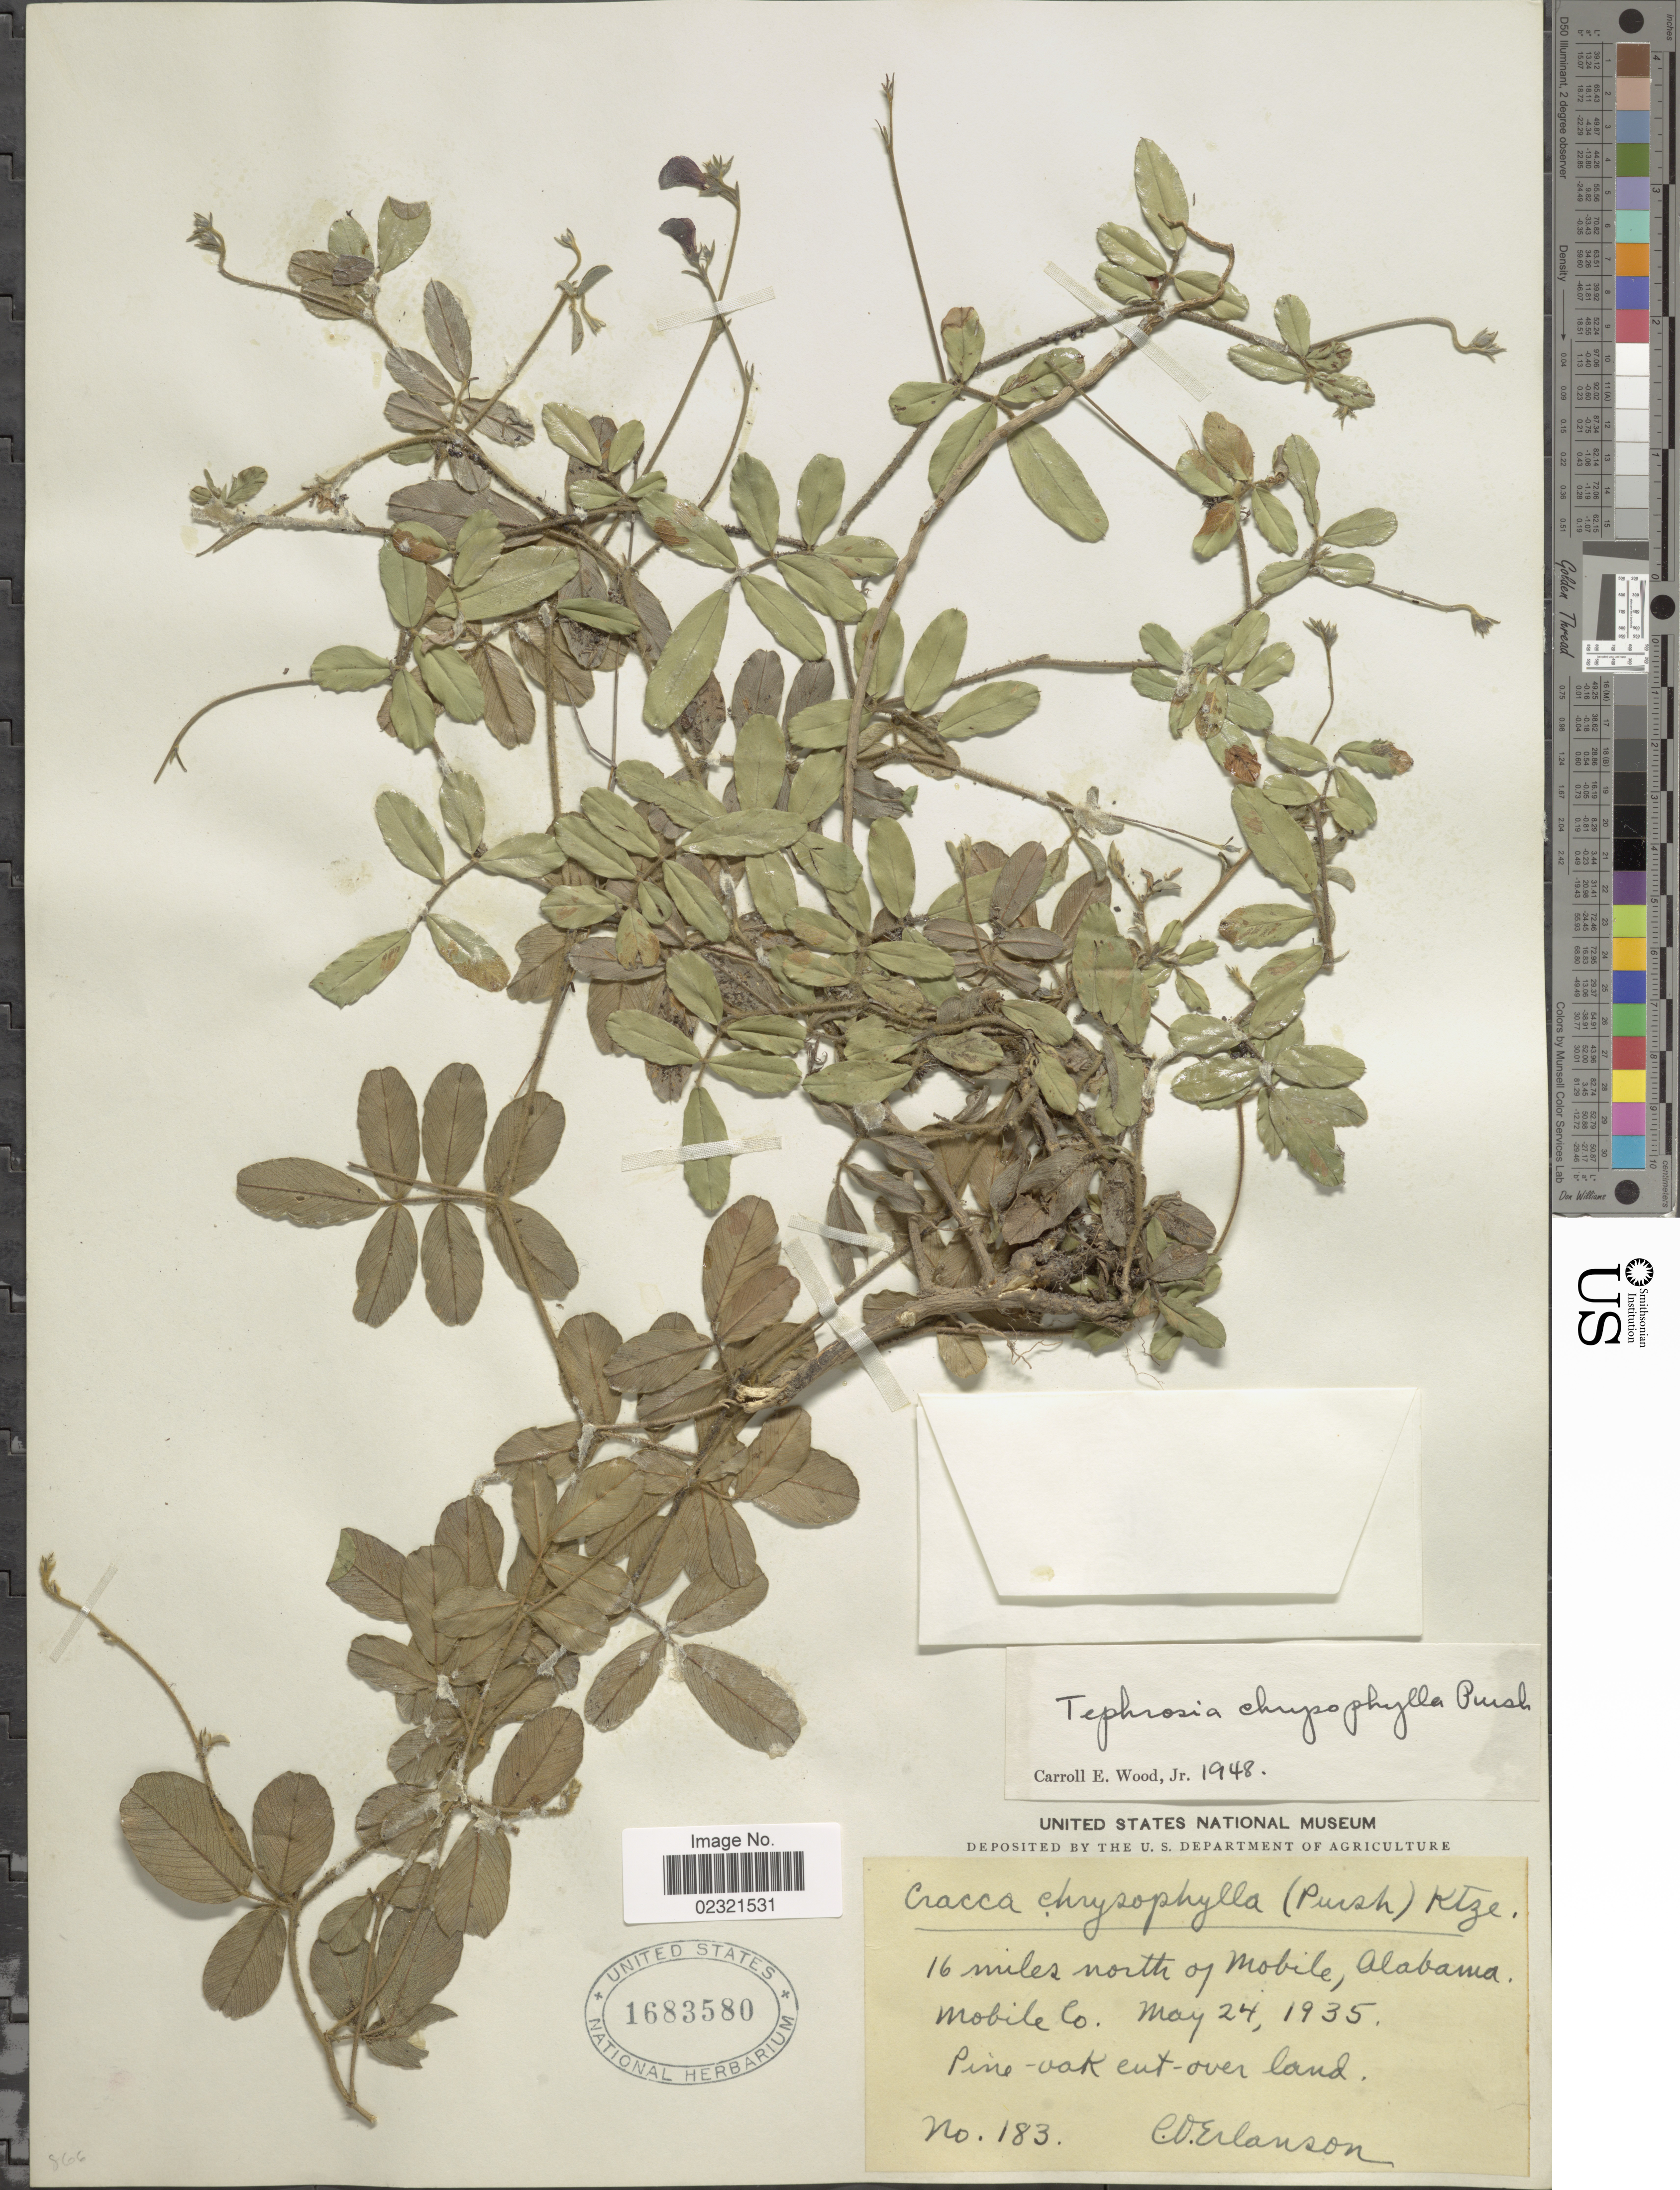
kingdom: Plantae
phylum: Tracheophyta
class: Magnoliopsida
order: Fabales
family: Fabaceae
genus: Tephrosia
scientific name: Tephrosia chrysophylla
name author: Pursh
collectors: C. O. Erlanson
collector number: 183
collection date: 1935-05-24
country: United States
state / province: Alabama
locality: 16 miles north of Mobile, Alabama. Mobile Co.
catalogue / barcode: US 1683580